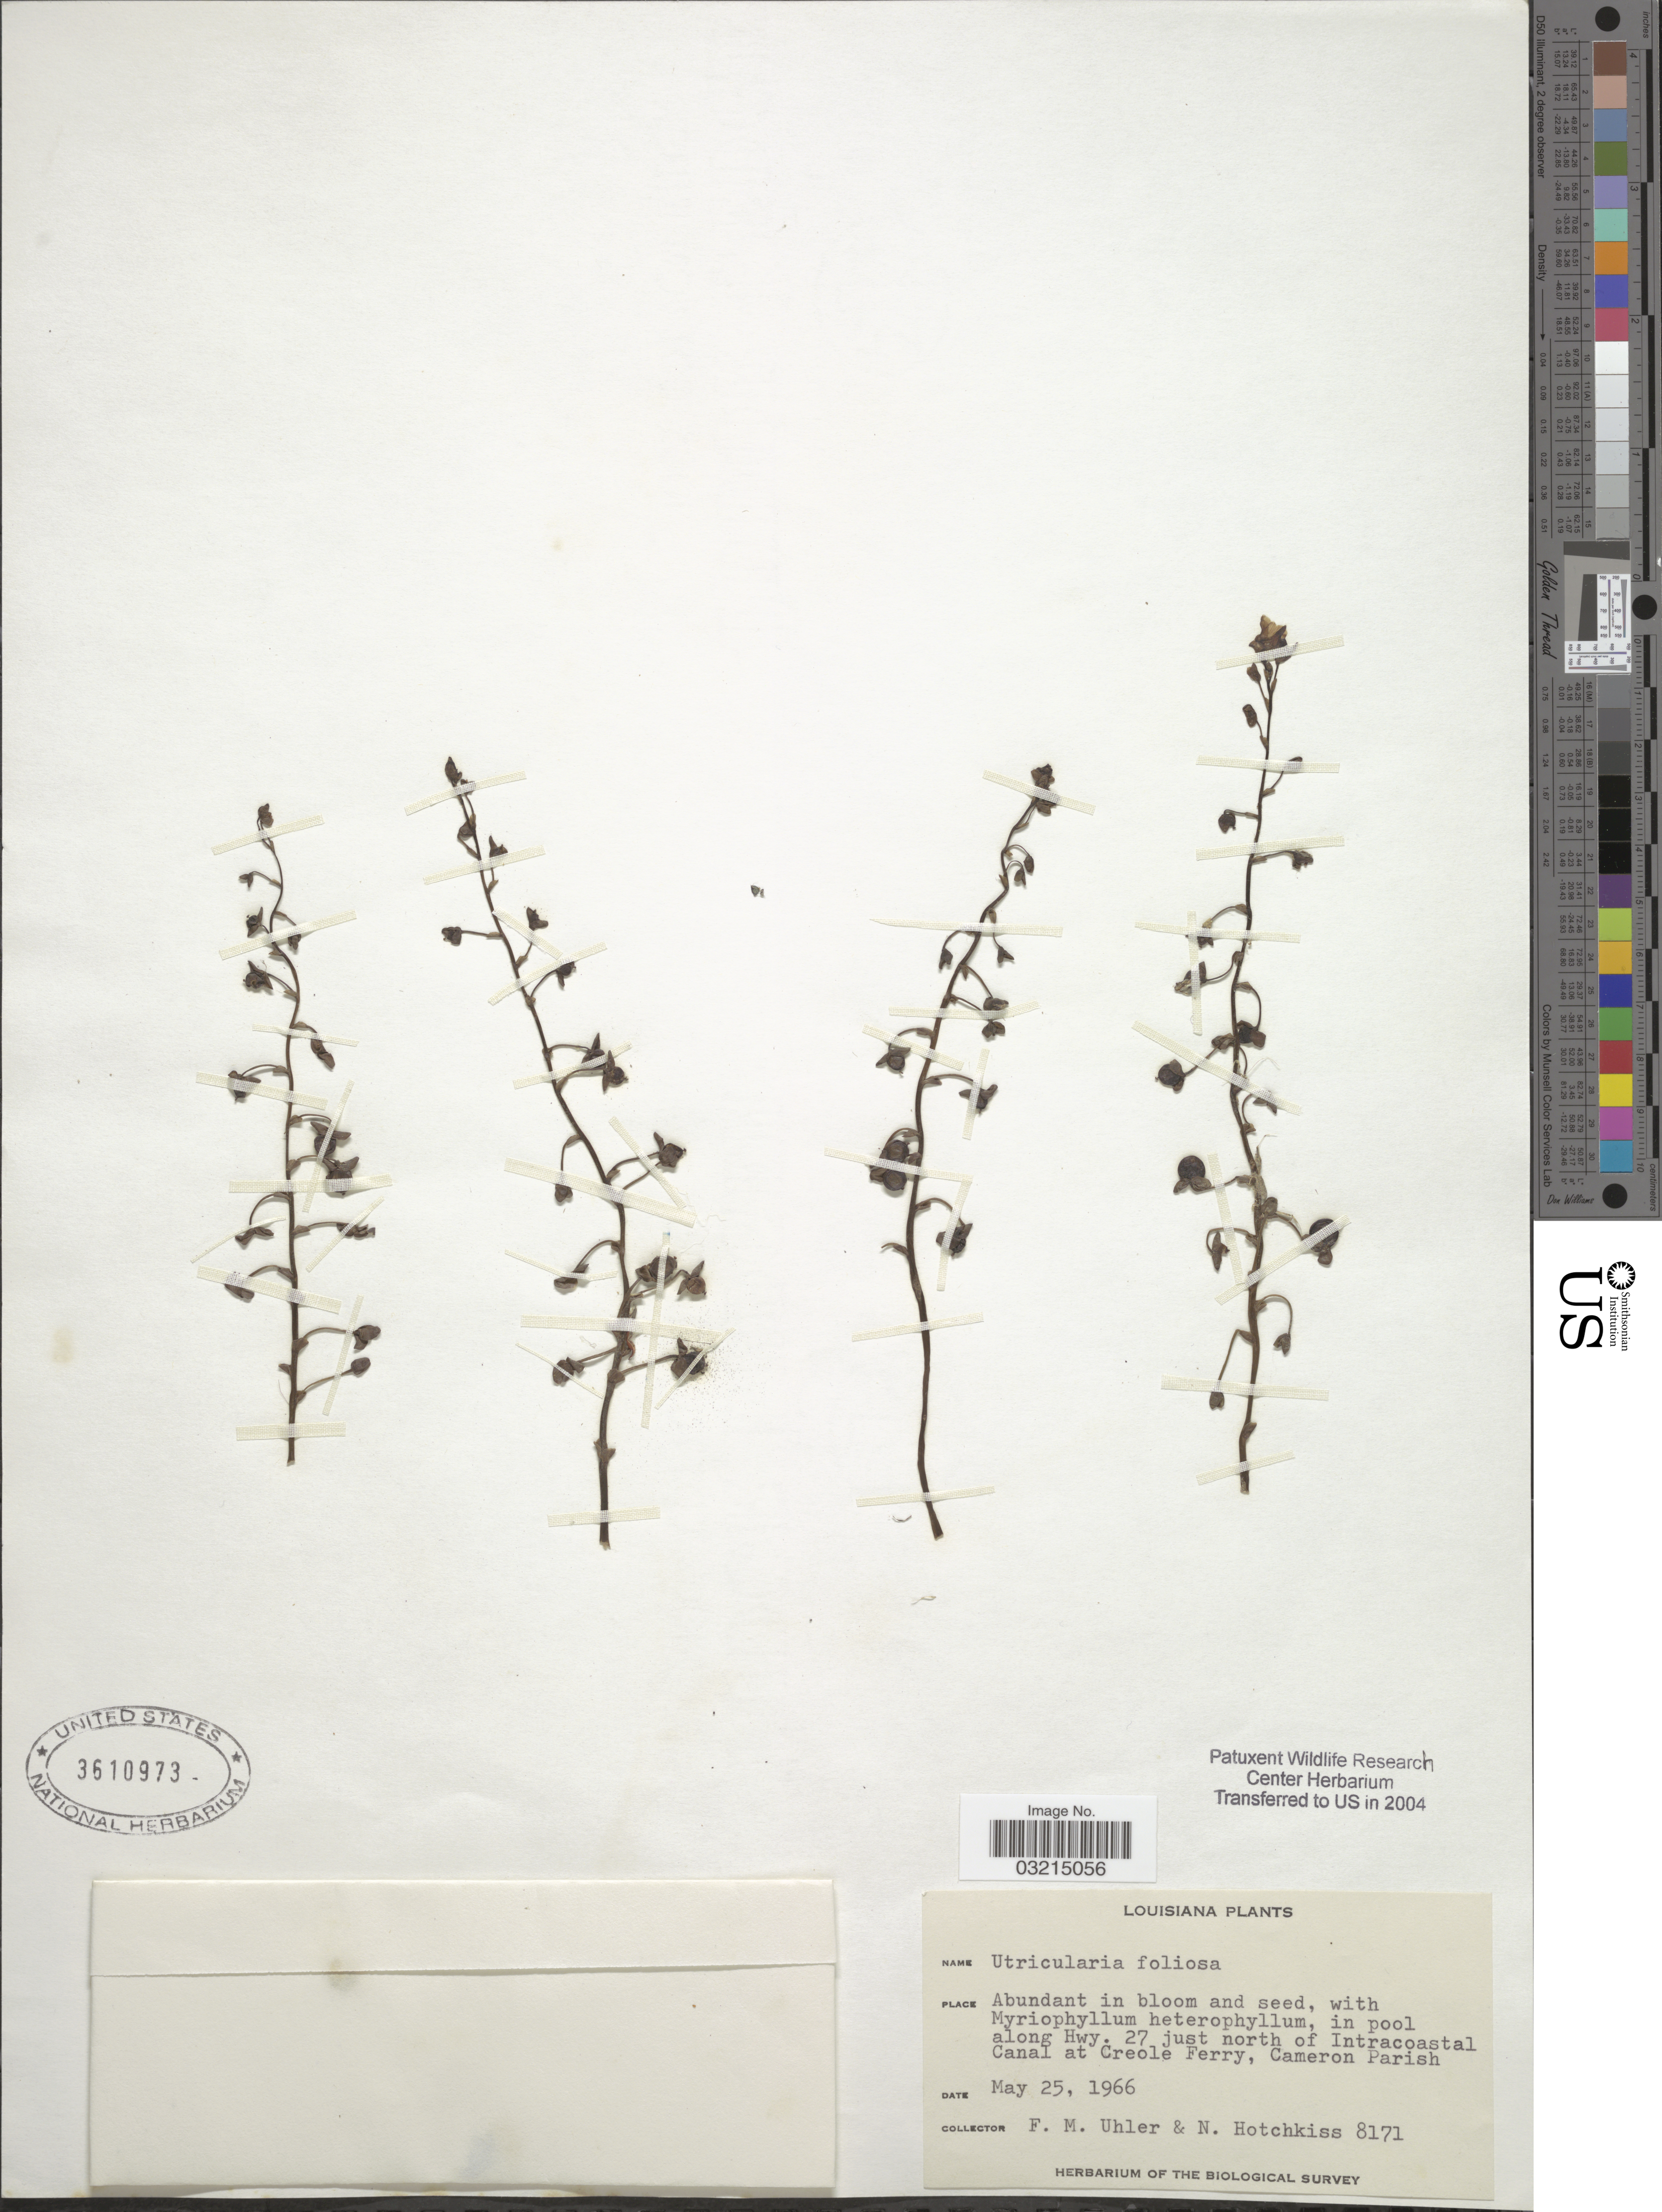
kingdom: Plantae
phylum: Tracheophyta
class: Magnoliopsida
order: Lamiales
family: Lentibulariaceae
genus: Utricularia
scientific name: Utricularia foliosa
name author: L.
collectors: F. M. Uhler & N. Hotchkiss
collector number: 8171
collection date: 1966-05-25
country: United States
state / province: Louisiana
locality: In pool along Hwy. 27 just north of Intracoastal Canal at Creole Ferry, Cameron Parish.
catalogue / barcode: US 3610973